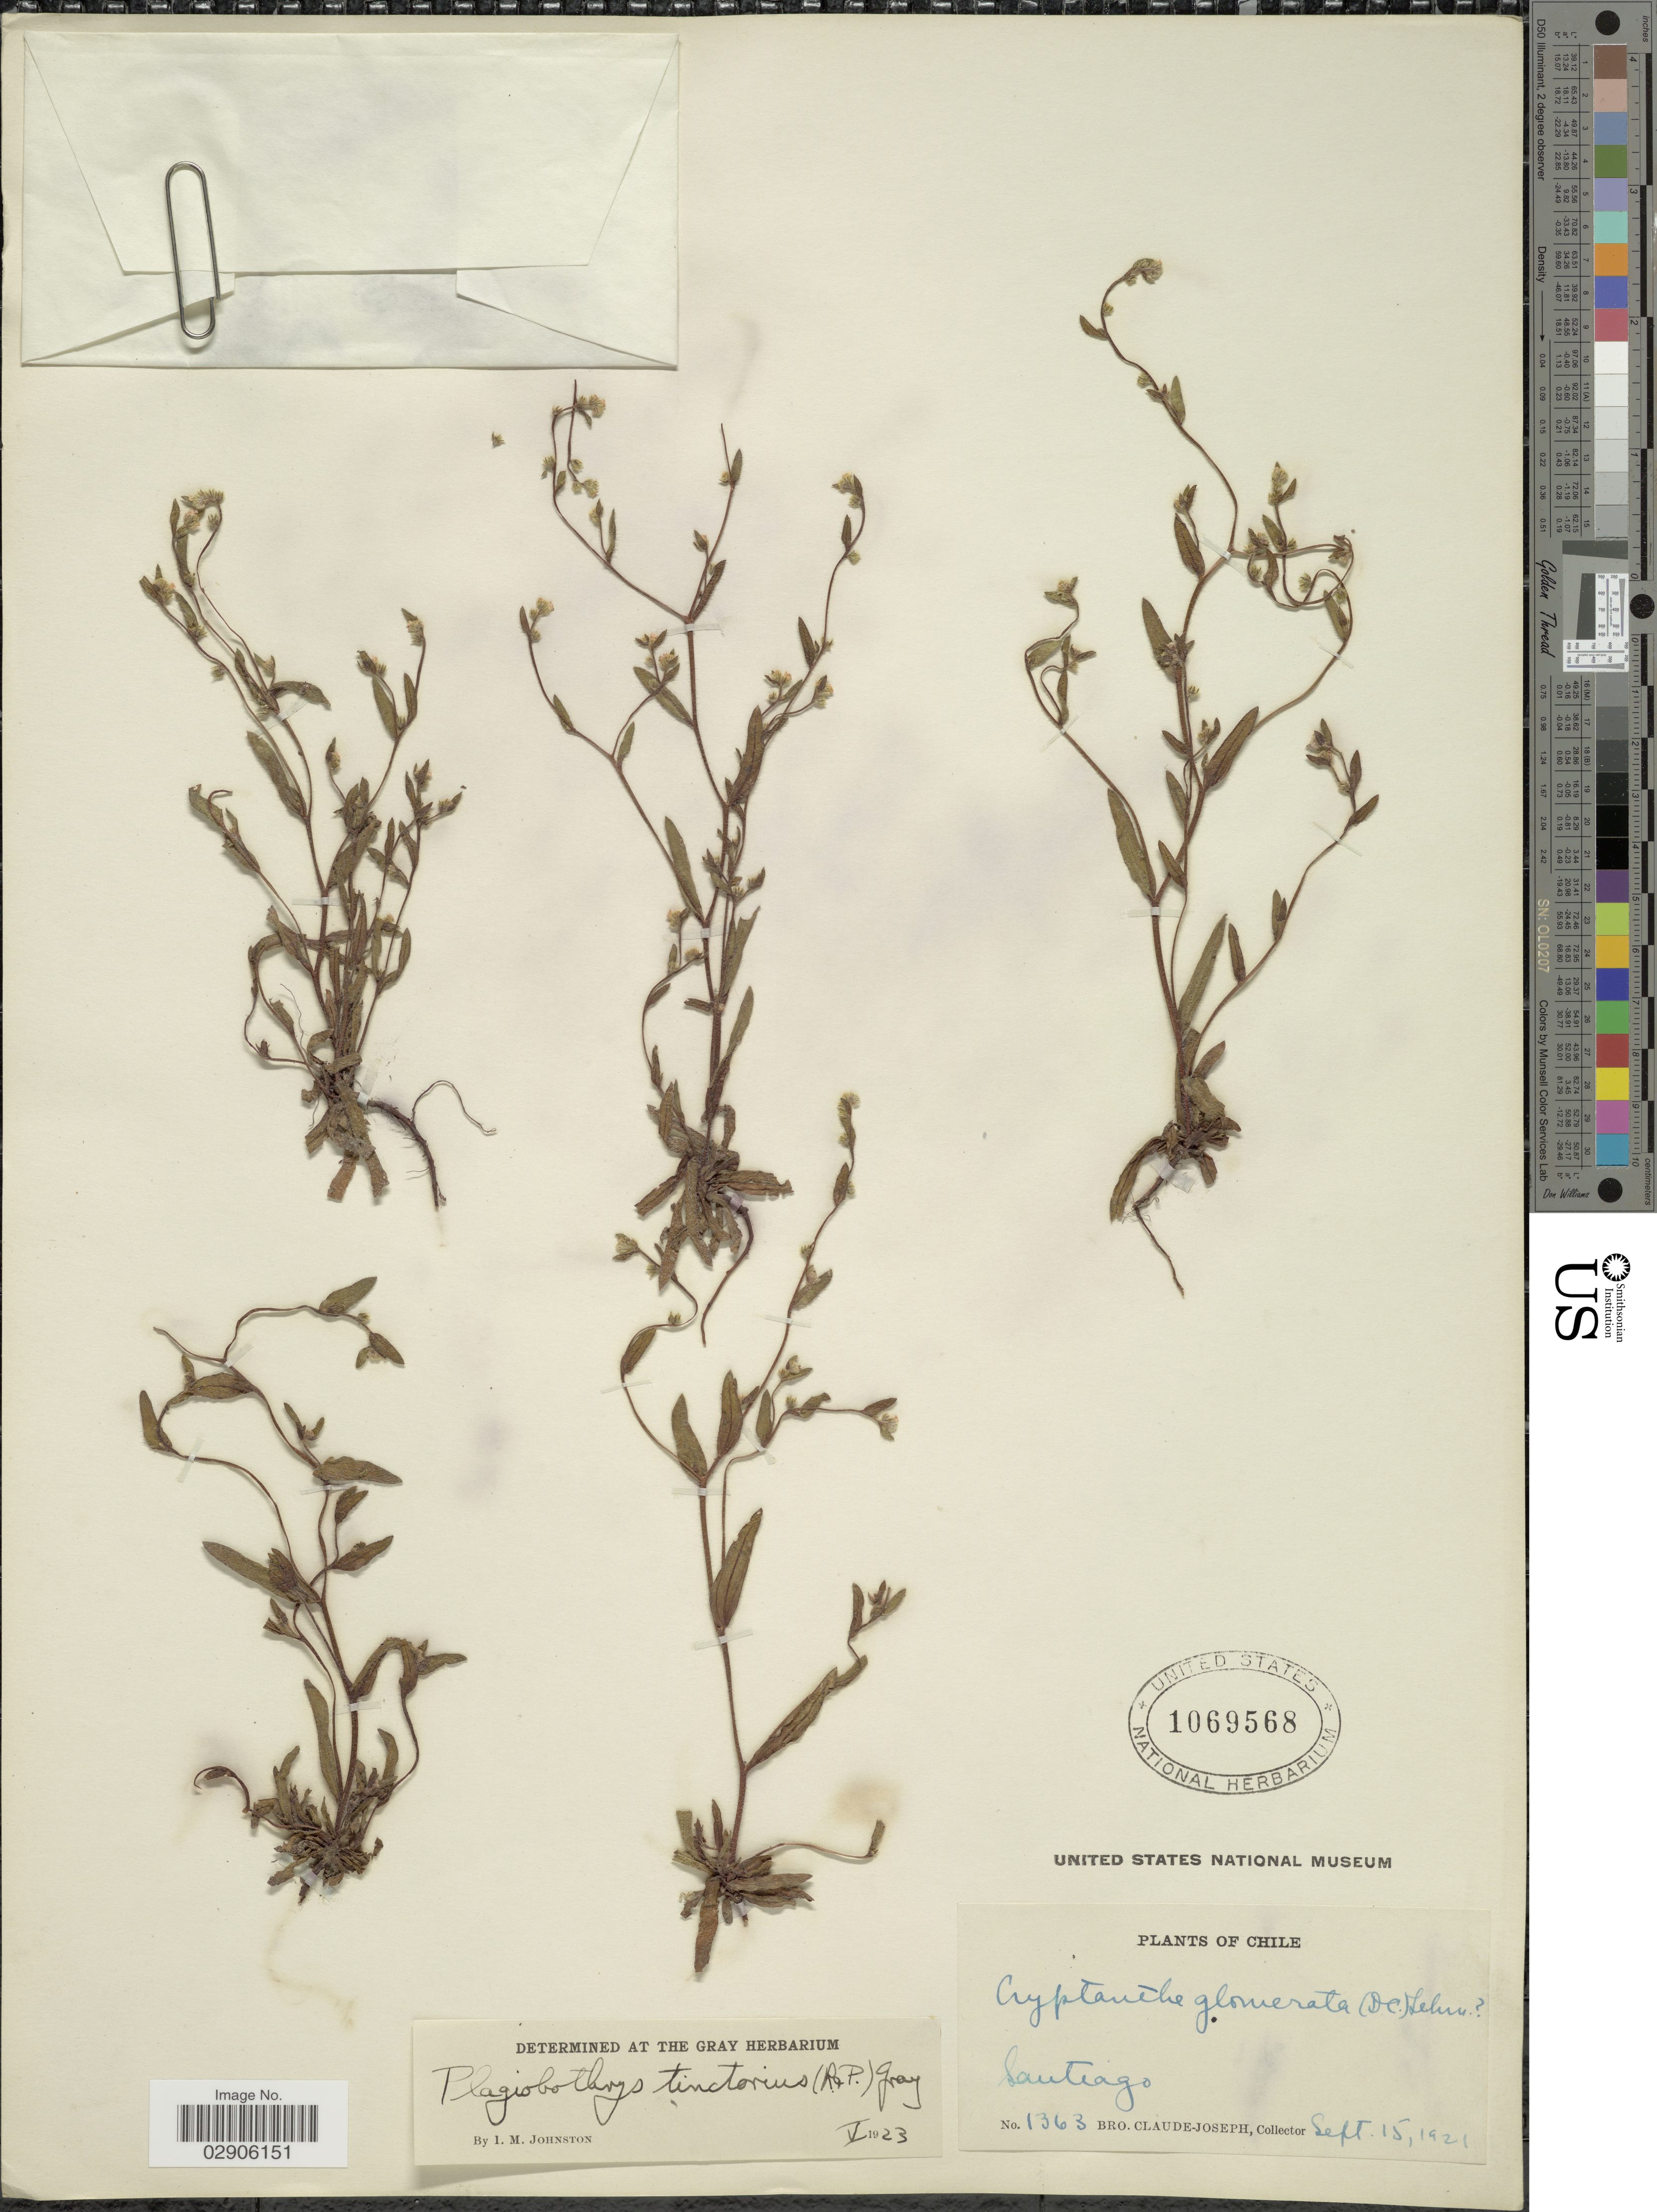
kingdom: Plantae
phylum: Tracheophyta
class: Magnoliopsida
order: Boraginales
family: Boraginaceae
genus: Plagiobothrys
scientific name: Plagiobothrys myosotoides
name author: (Lehm.) Brand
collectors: Bro. Claude-Joseph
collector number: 1363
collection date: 1921-09-15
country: Chile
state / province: Región Metropolitana (RM)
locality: Santiago.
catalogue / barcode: US 1069568